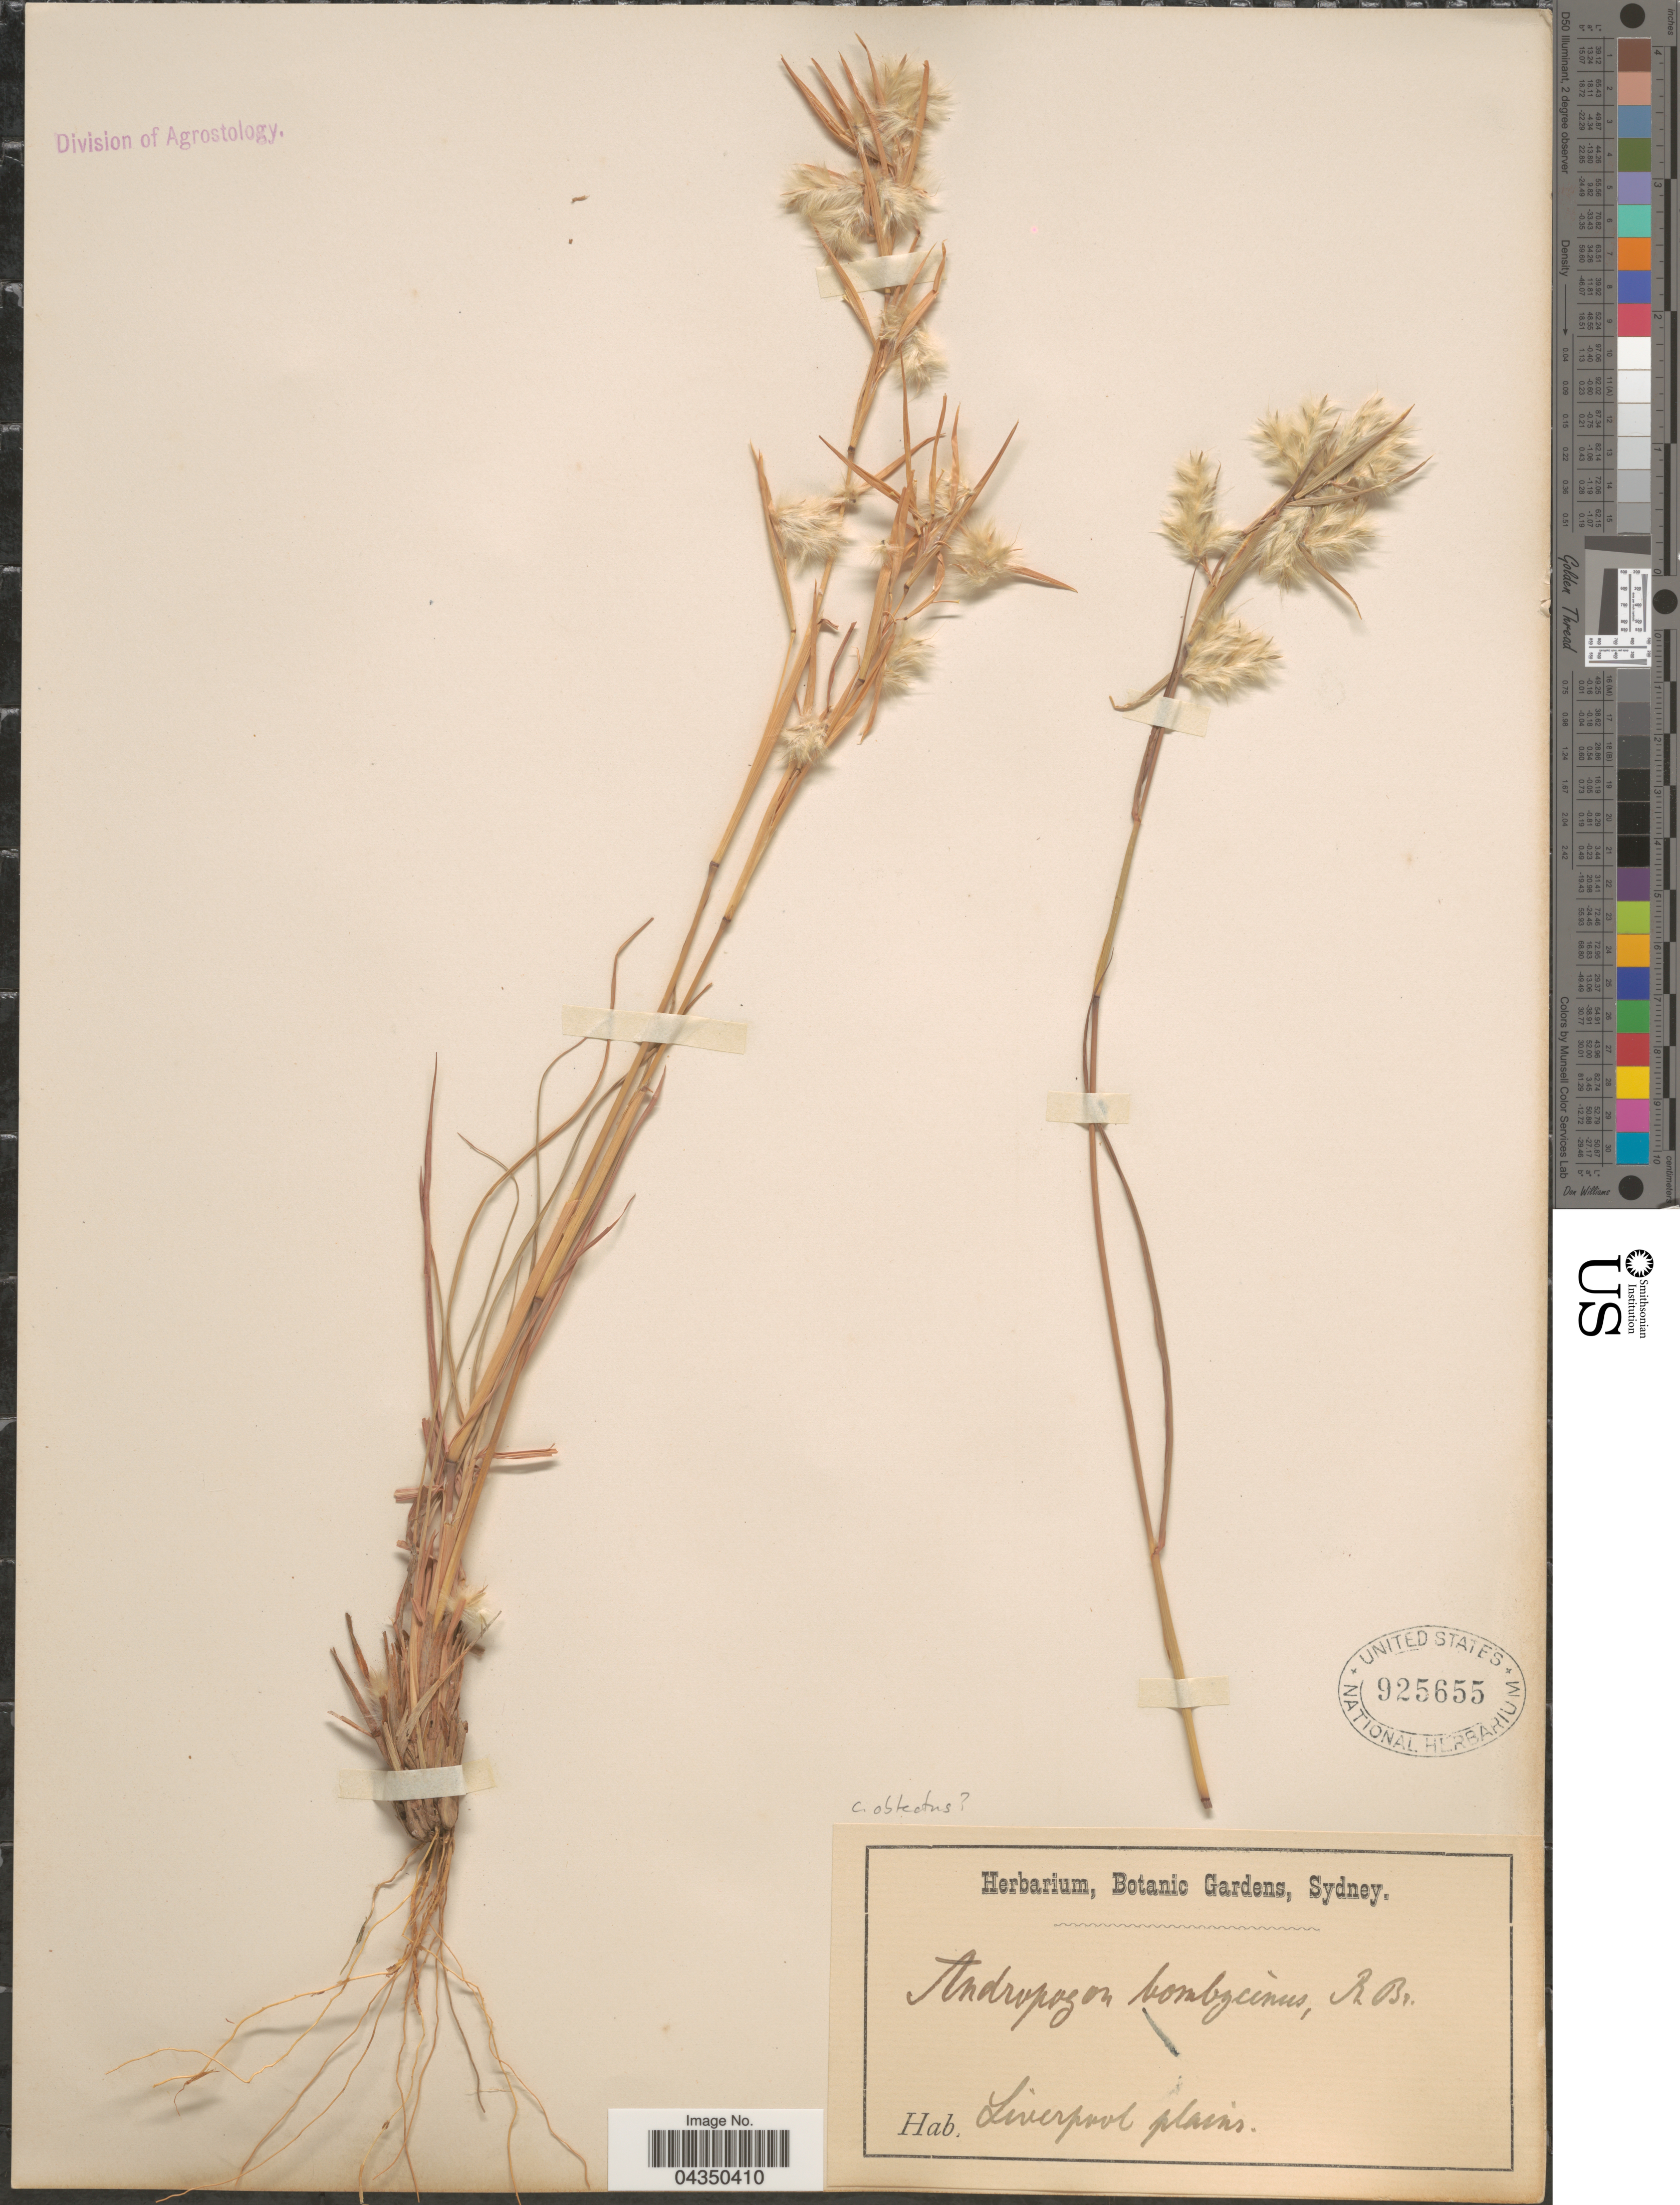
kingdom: Plantae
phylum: Tracheophyta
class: Liliopsida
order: Poales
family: Poaceae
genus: Cymbopogon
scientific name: Cymbopogon obtectus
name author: S.T. Blake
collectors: ex Herb. Bot. Gard. Sydney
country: Australia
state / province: New South Wales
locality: Liverpool plains.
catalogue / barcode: US 925655